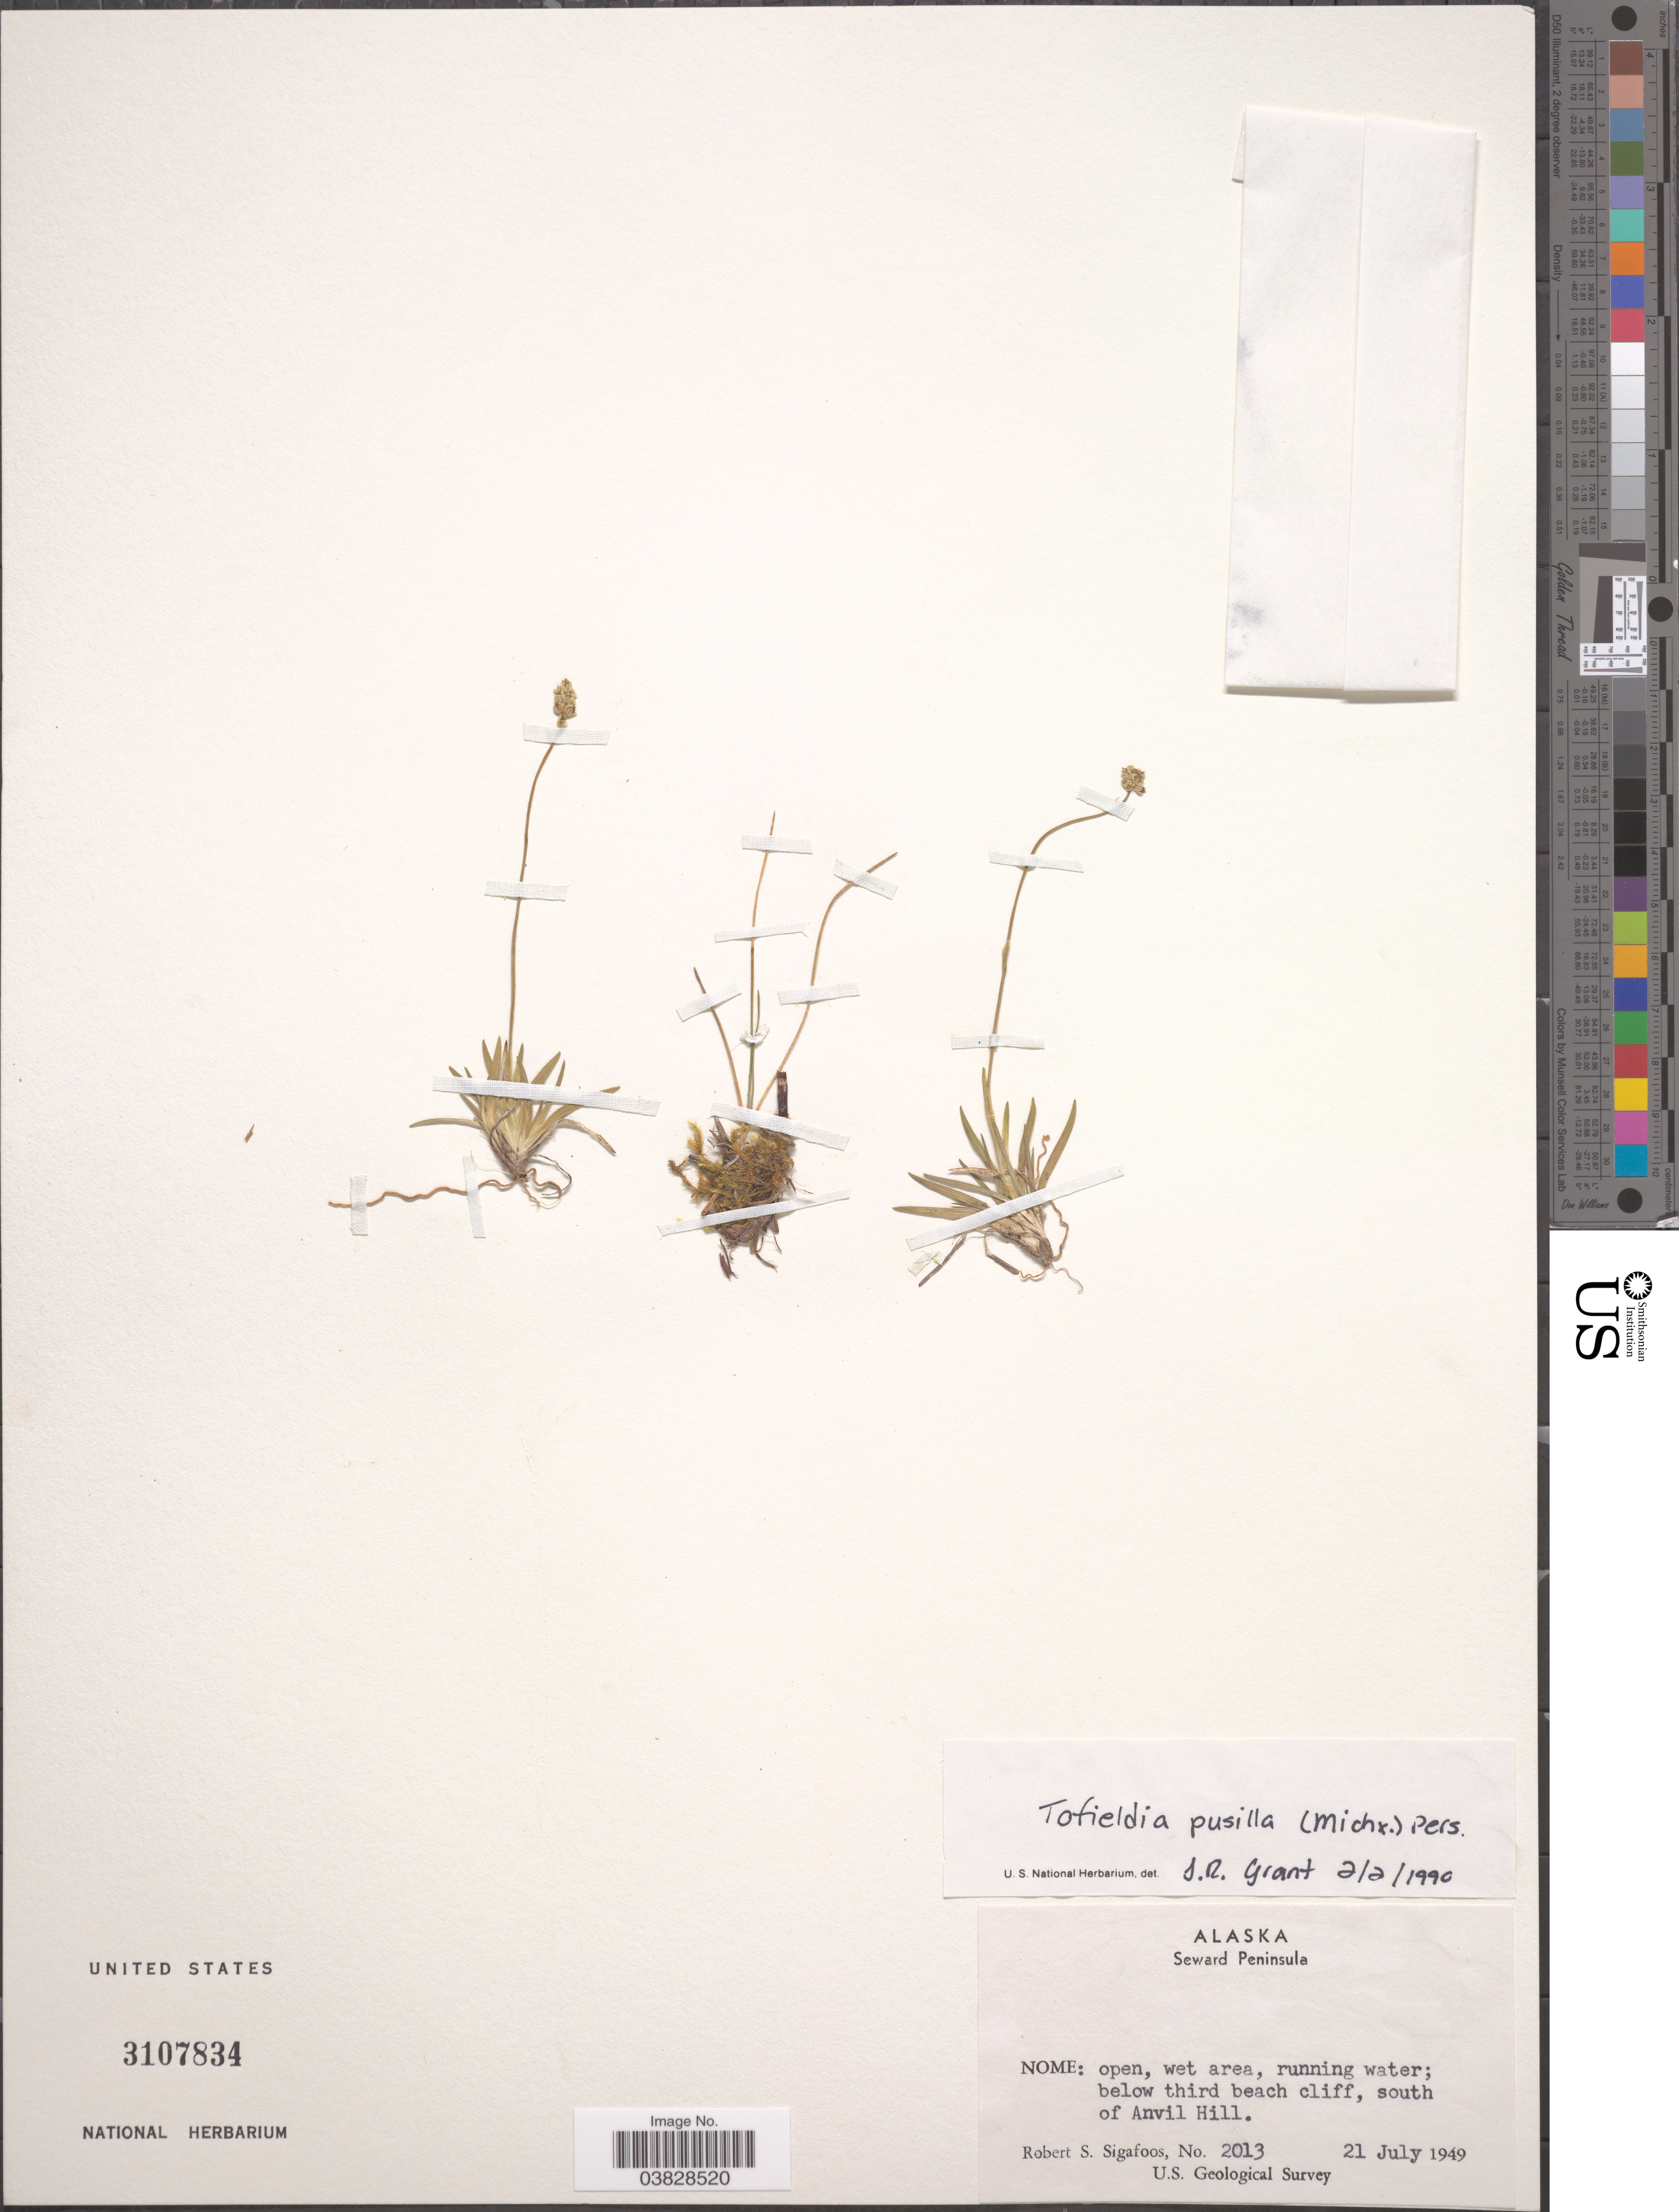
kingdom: Plantae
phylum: Tracheophyta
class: Liliopsida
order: Alismatales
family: Tofieldiaceae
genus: Tofieldia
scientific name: Tofieldia pusilla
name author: (Michx.) Pers.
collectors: R. Sigafoos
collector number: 2013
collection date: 1949-07-21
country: United States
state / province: Alaska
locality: Seward Peninsula. Nome: open, wet area, running water; below third beach cliff, south of Anvil Hill.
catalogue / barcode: US 3107834